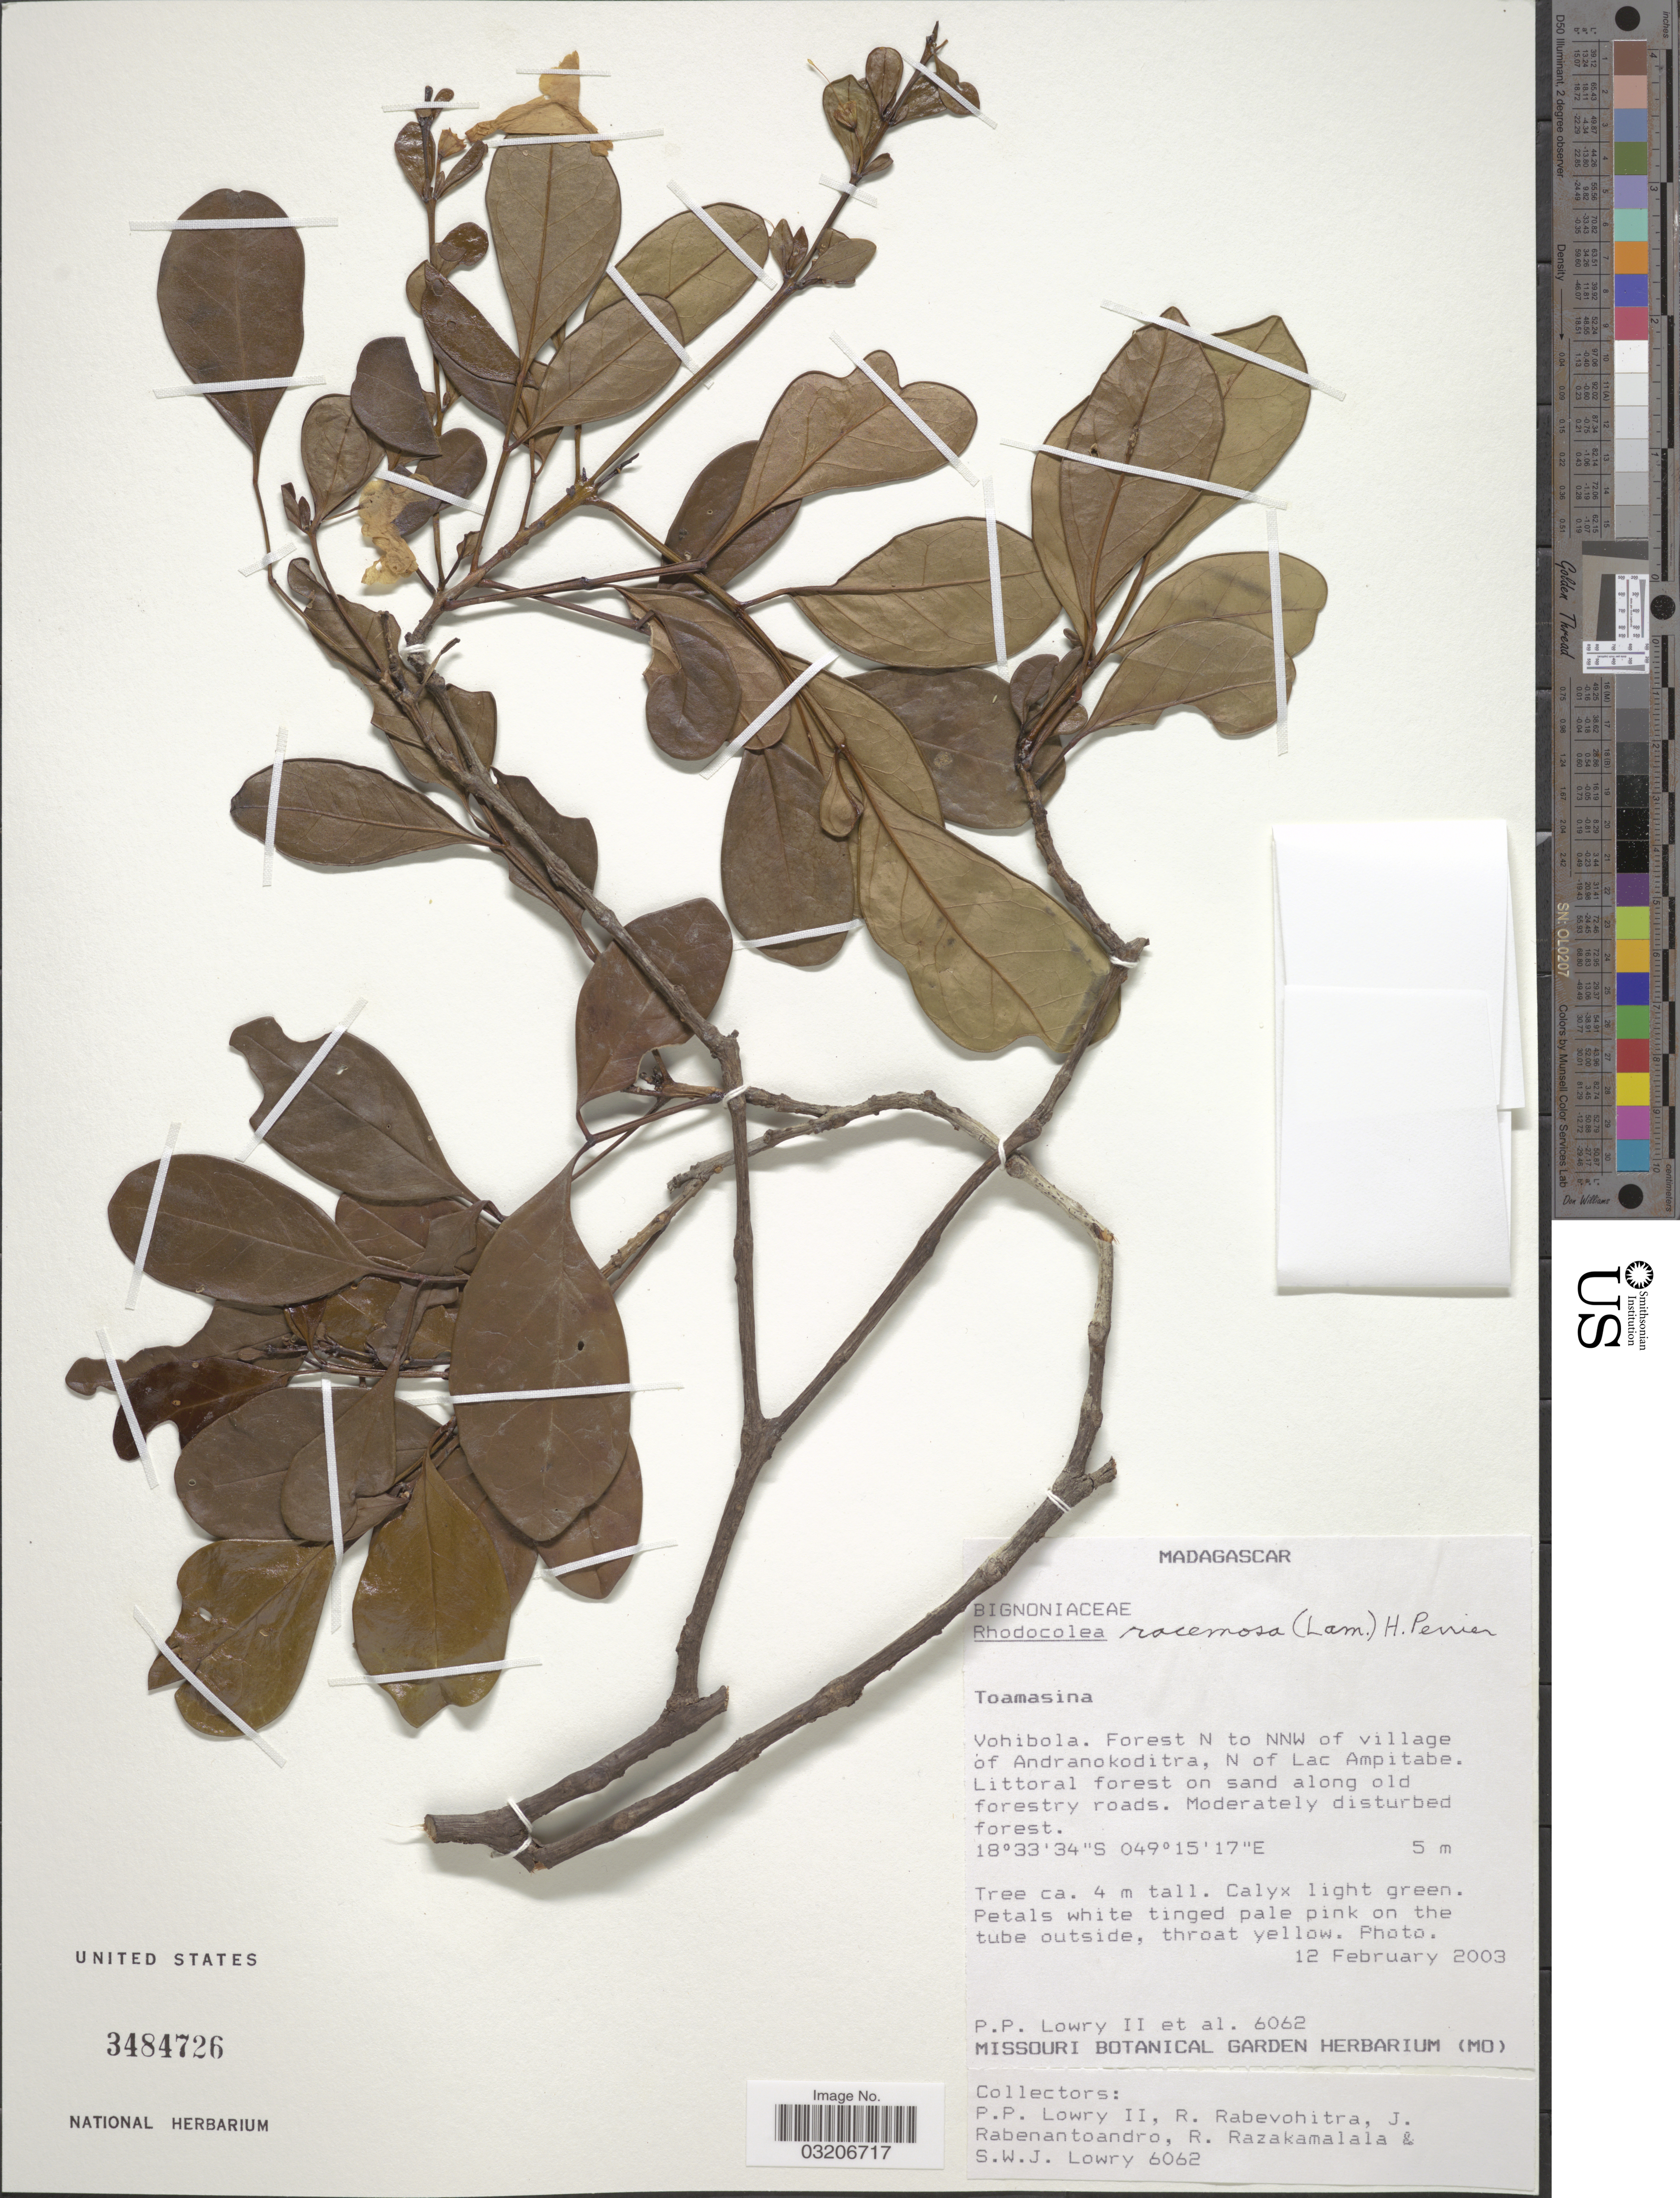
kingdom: Plantae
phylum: Tracheophyta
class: Magnoliopsida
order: Lamiales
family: Bignoniaceae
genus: Rhodocolea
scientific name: Rhodocolea racemosa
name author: (Lam.) H. Perrier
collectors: P. P. Lowry, R. Rabevohitra, J. Rabenantoandro, R. Razakamalala & S. Lowry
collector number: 6062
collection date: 2003-02-12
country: Madagascar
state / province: Atsinanana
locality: Vohibola. Forest N to NNW of village of Andranokoditra, N of Lac Ampitabe.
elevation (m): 5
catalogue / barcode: US 3484726